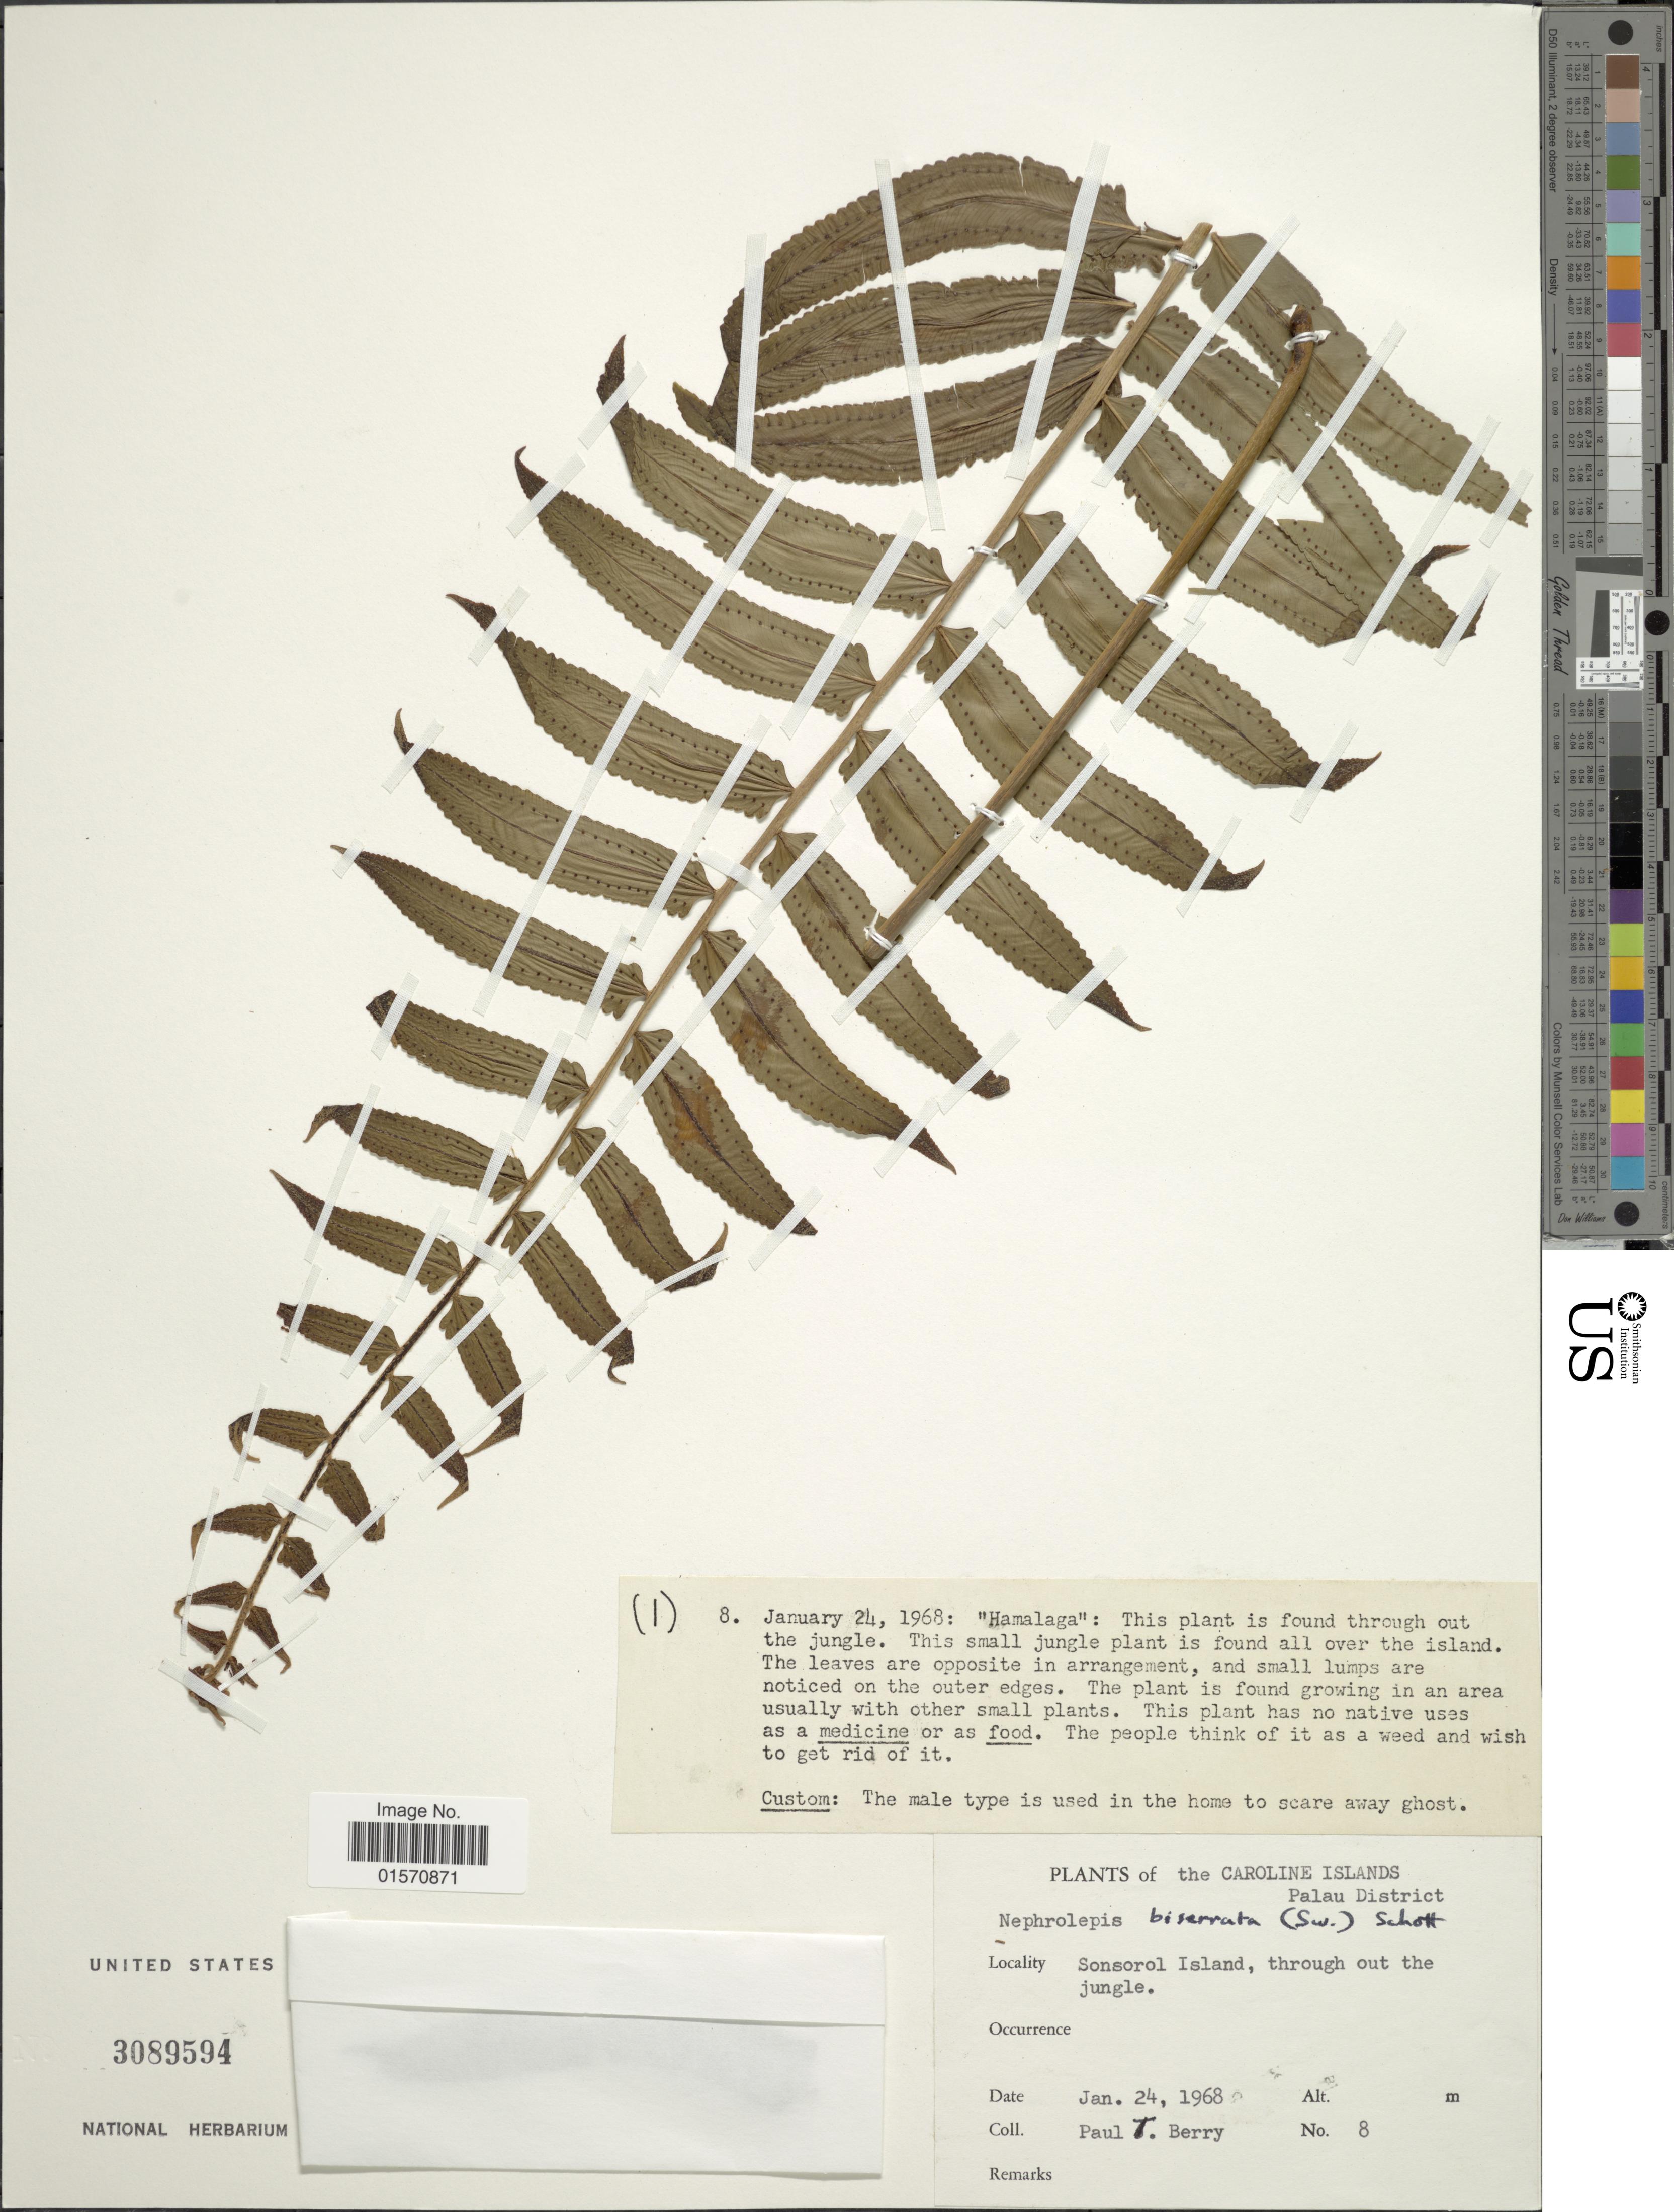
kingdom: Plantae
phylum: Tracheophyta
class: Polypodiopsida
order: Polypodiales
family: Nephrolepidaceae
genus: Nephrolepis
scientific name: Nephrolepis biserrata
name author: (Sw.) Schott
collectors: P. T. Berry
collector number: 8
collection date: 1968-01-24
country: Palau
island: Sonsoral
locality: Palau District. Sonsorol Island, through out the jungle. "Hamalaga" [unsure placement]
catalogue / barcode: US 3089594